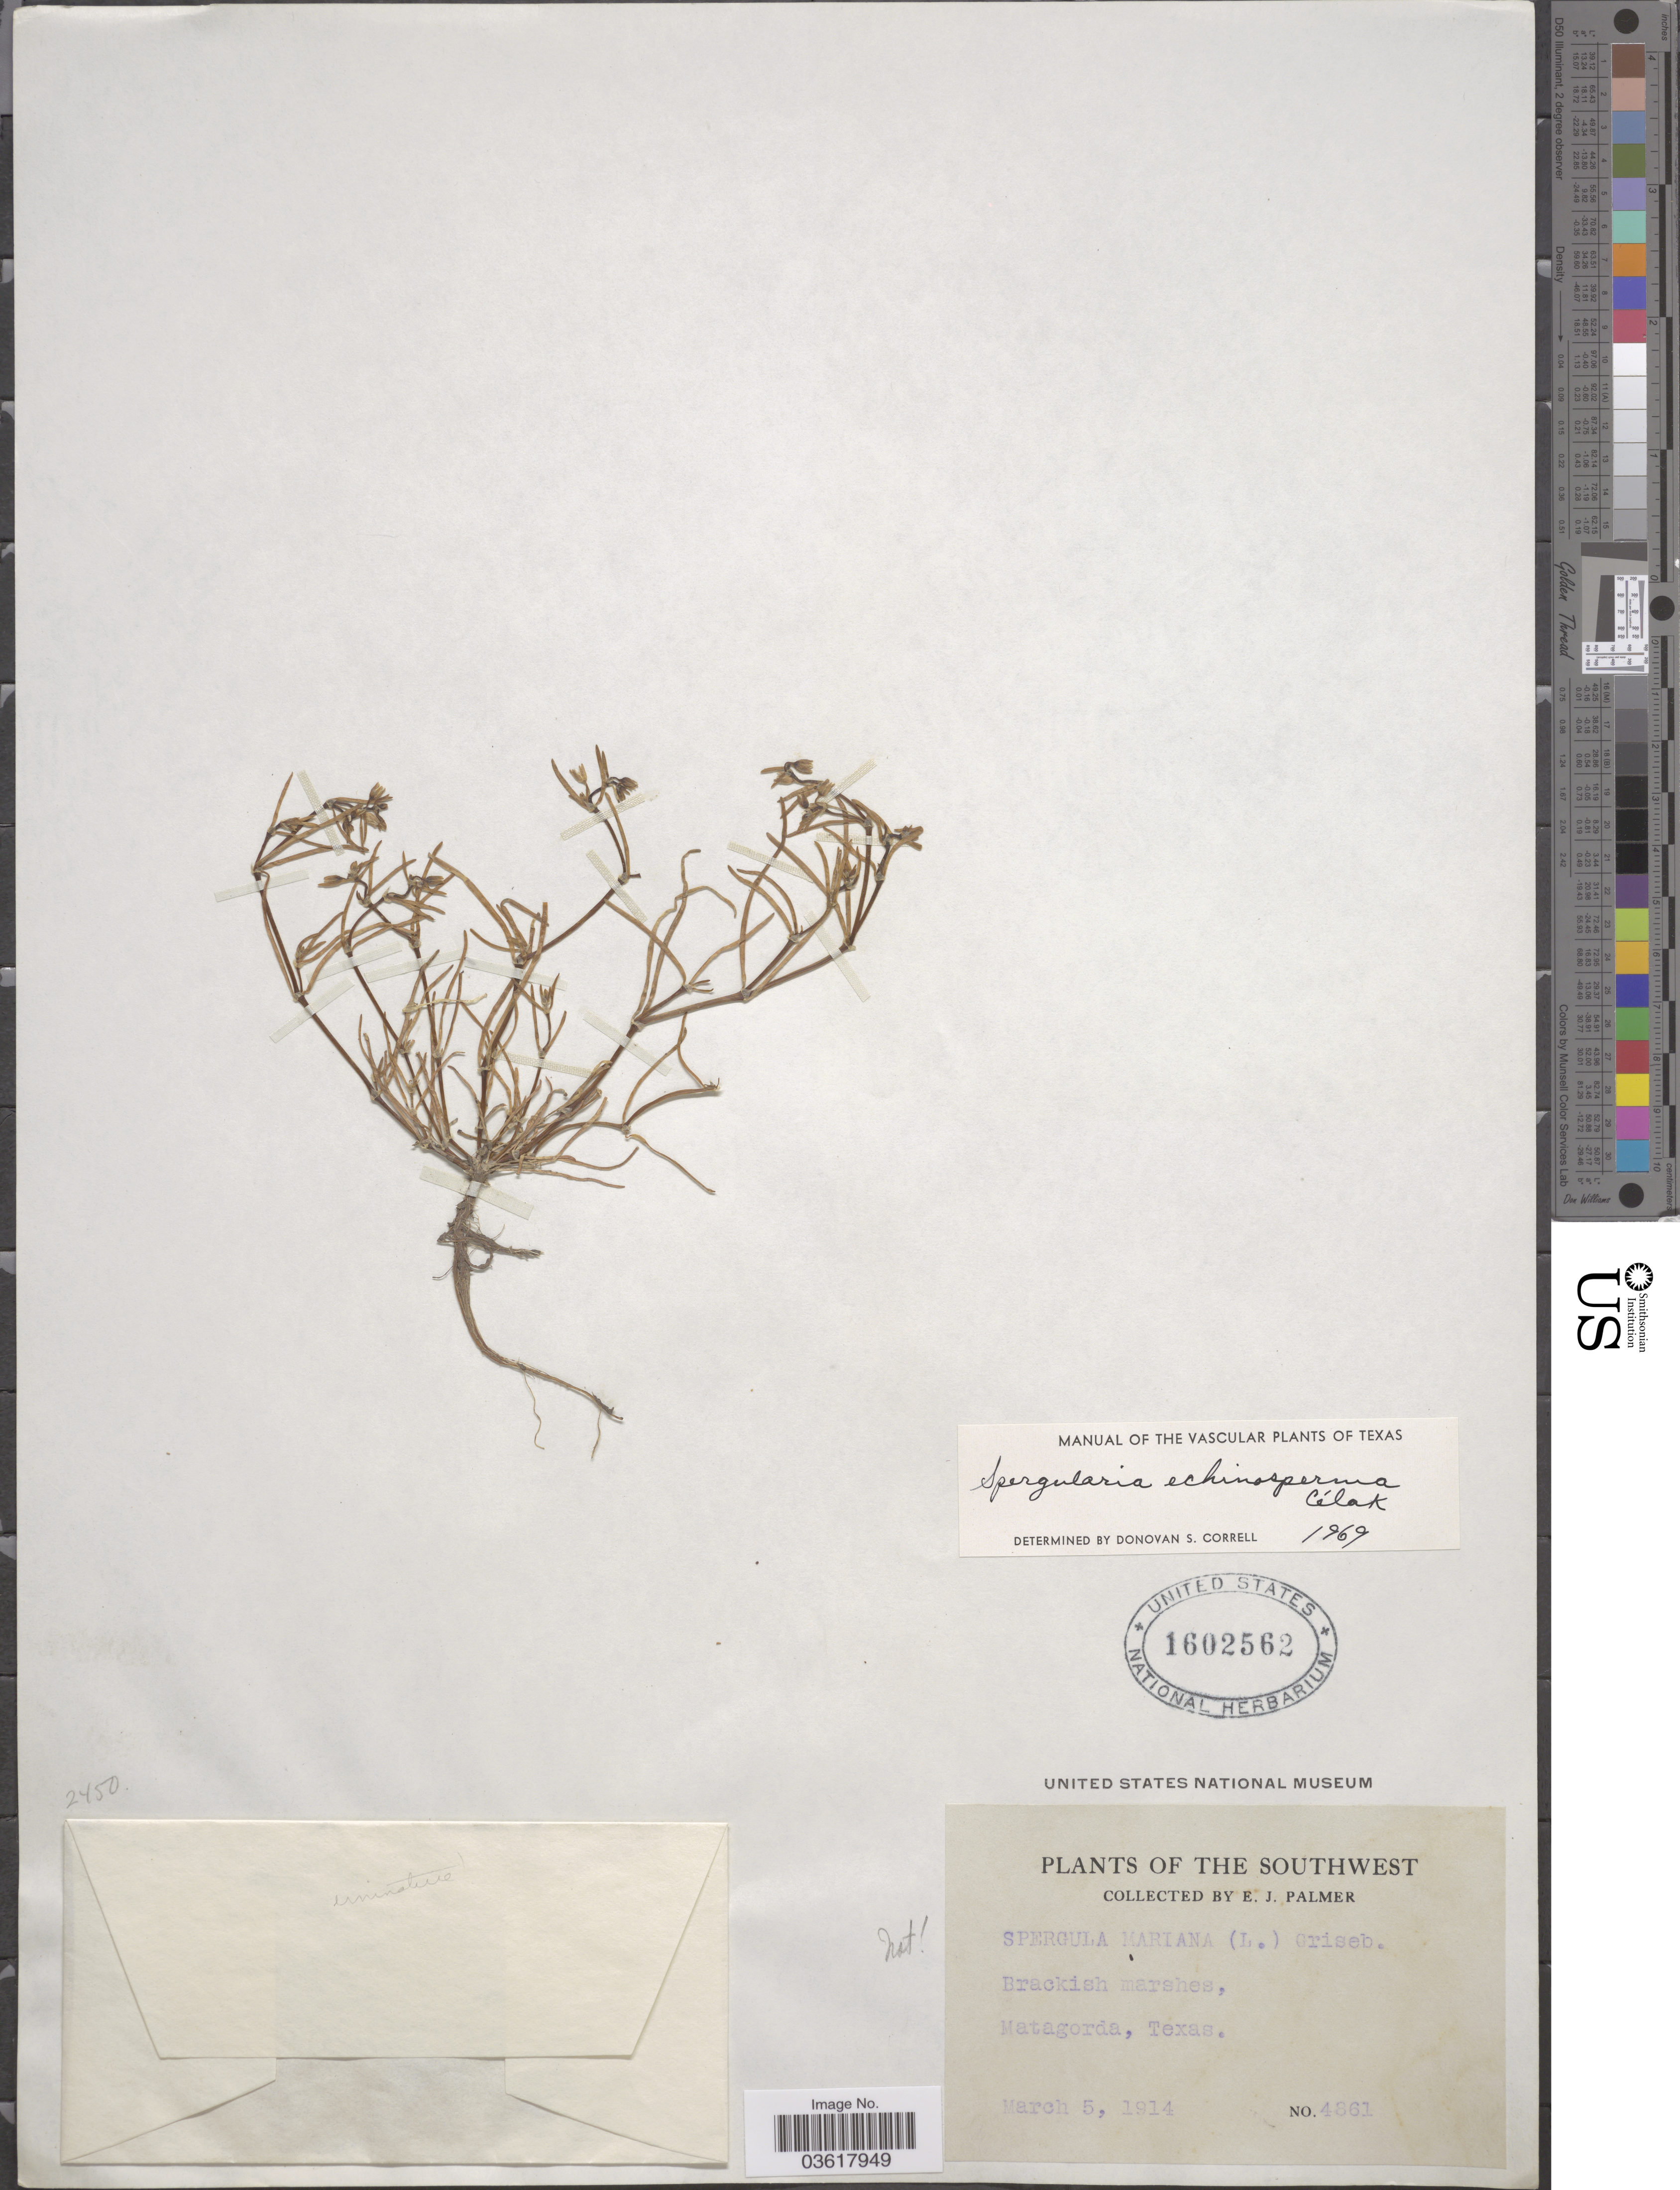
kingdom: Plantae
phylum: Tracheophyta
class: Magnoliopsida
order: Caryophyllales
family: Caryophyllaceae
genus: Spergularia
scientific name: Spergularia echinosperma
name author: (Čelak.) Asch. & Graebn.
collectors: E. J. Palmer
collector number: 4861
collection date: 1914-03-05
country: United States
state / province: Texas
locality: The Southwest. Matagorda.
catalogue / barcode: US 1602562